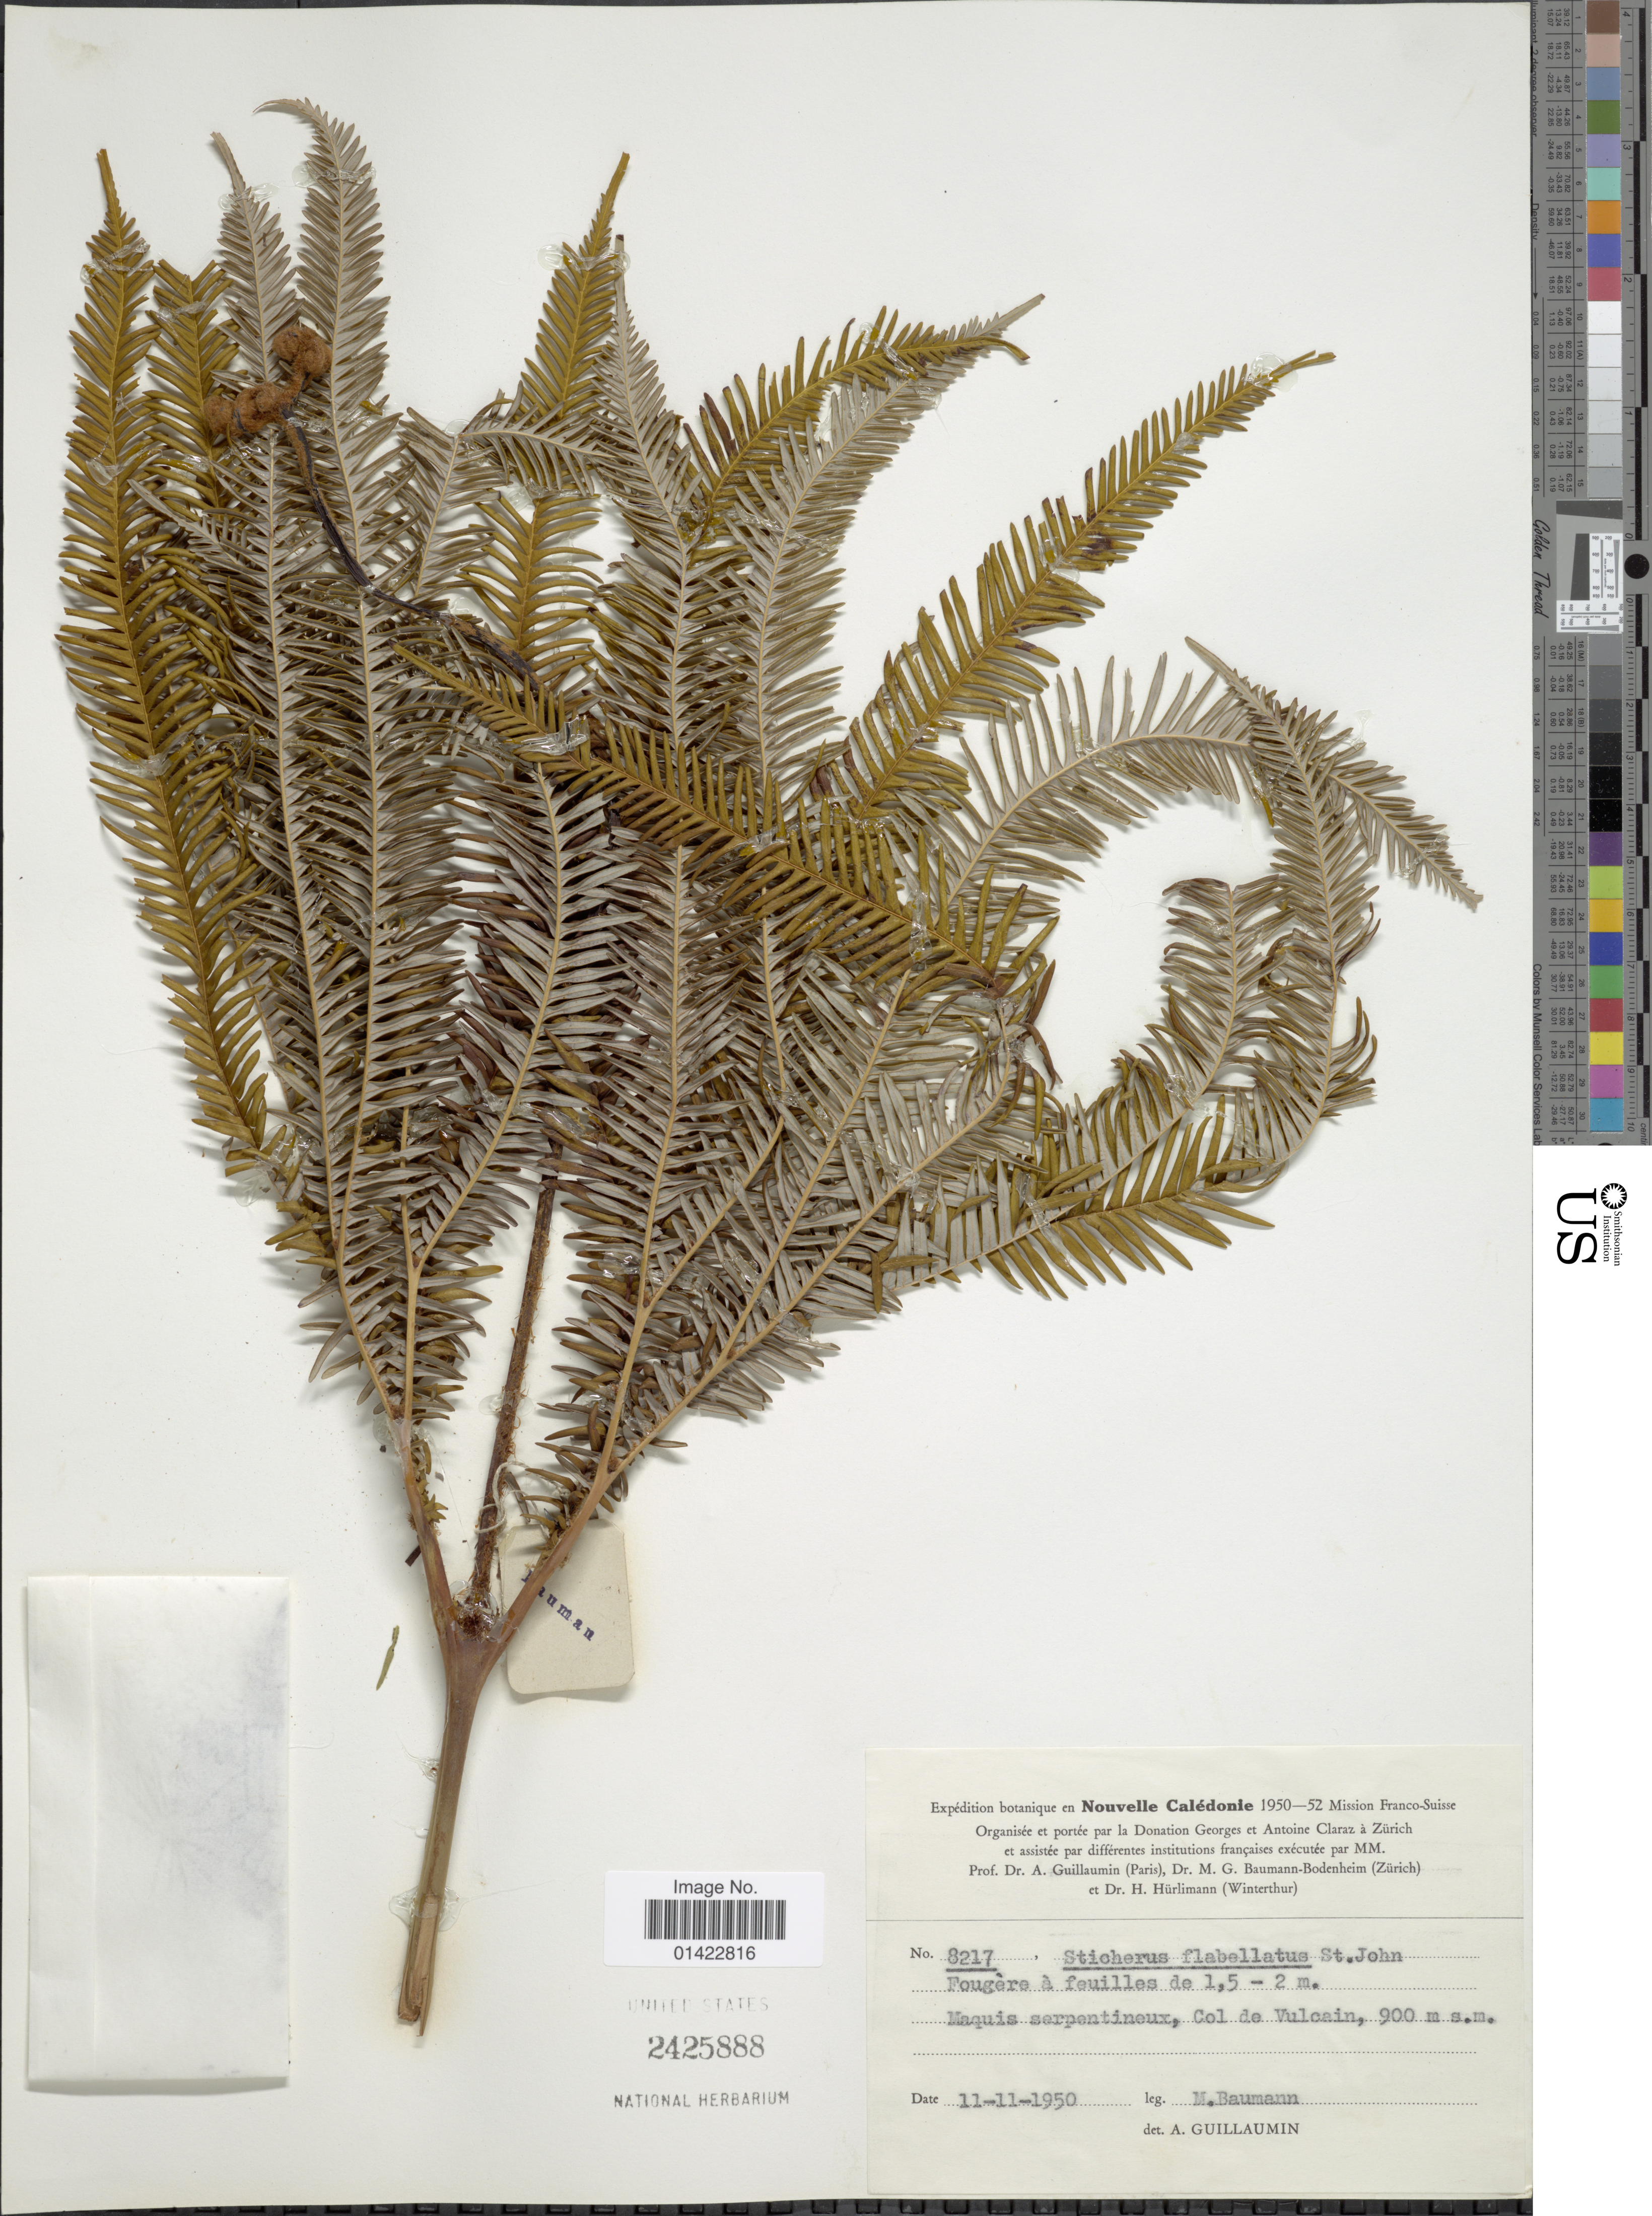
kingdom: Plantae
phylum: Tracheophyta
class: Polypodiopsida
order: Gleicheniales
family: Gleicheniaceae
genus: Sticherus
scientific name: Sticherus flabellatus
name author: (R. Br.) H. St. John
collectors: M. Baumann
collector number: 8217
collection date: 1950-11-11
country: New Caledonia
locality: Nouvelle Calédonie. Maquis serpentineuz, Col de Vulcain.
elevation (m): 900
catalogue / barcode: US 2425888